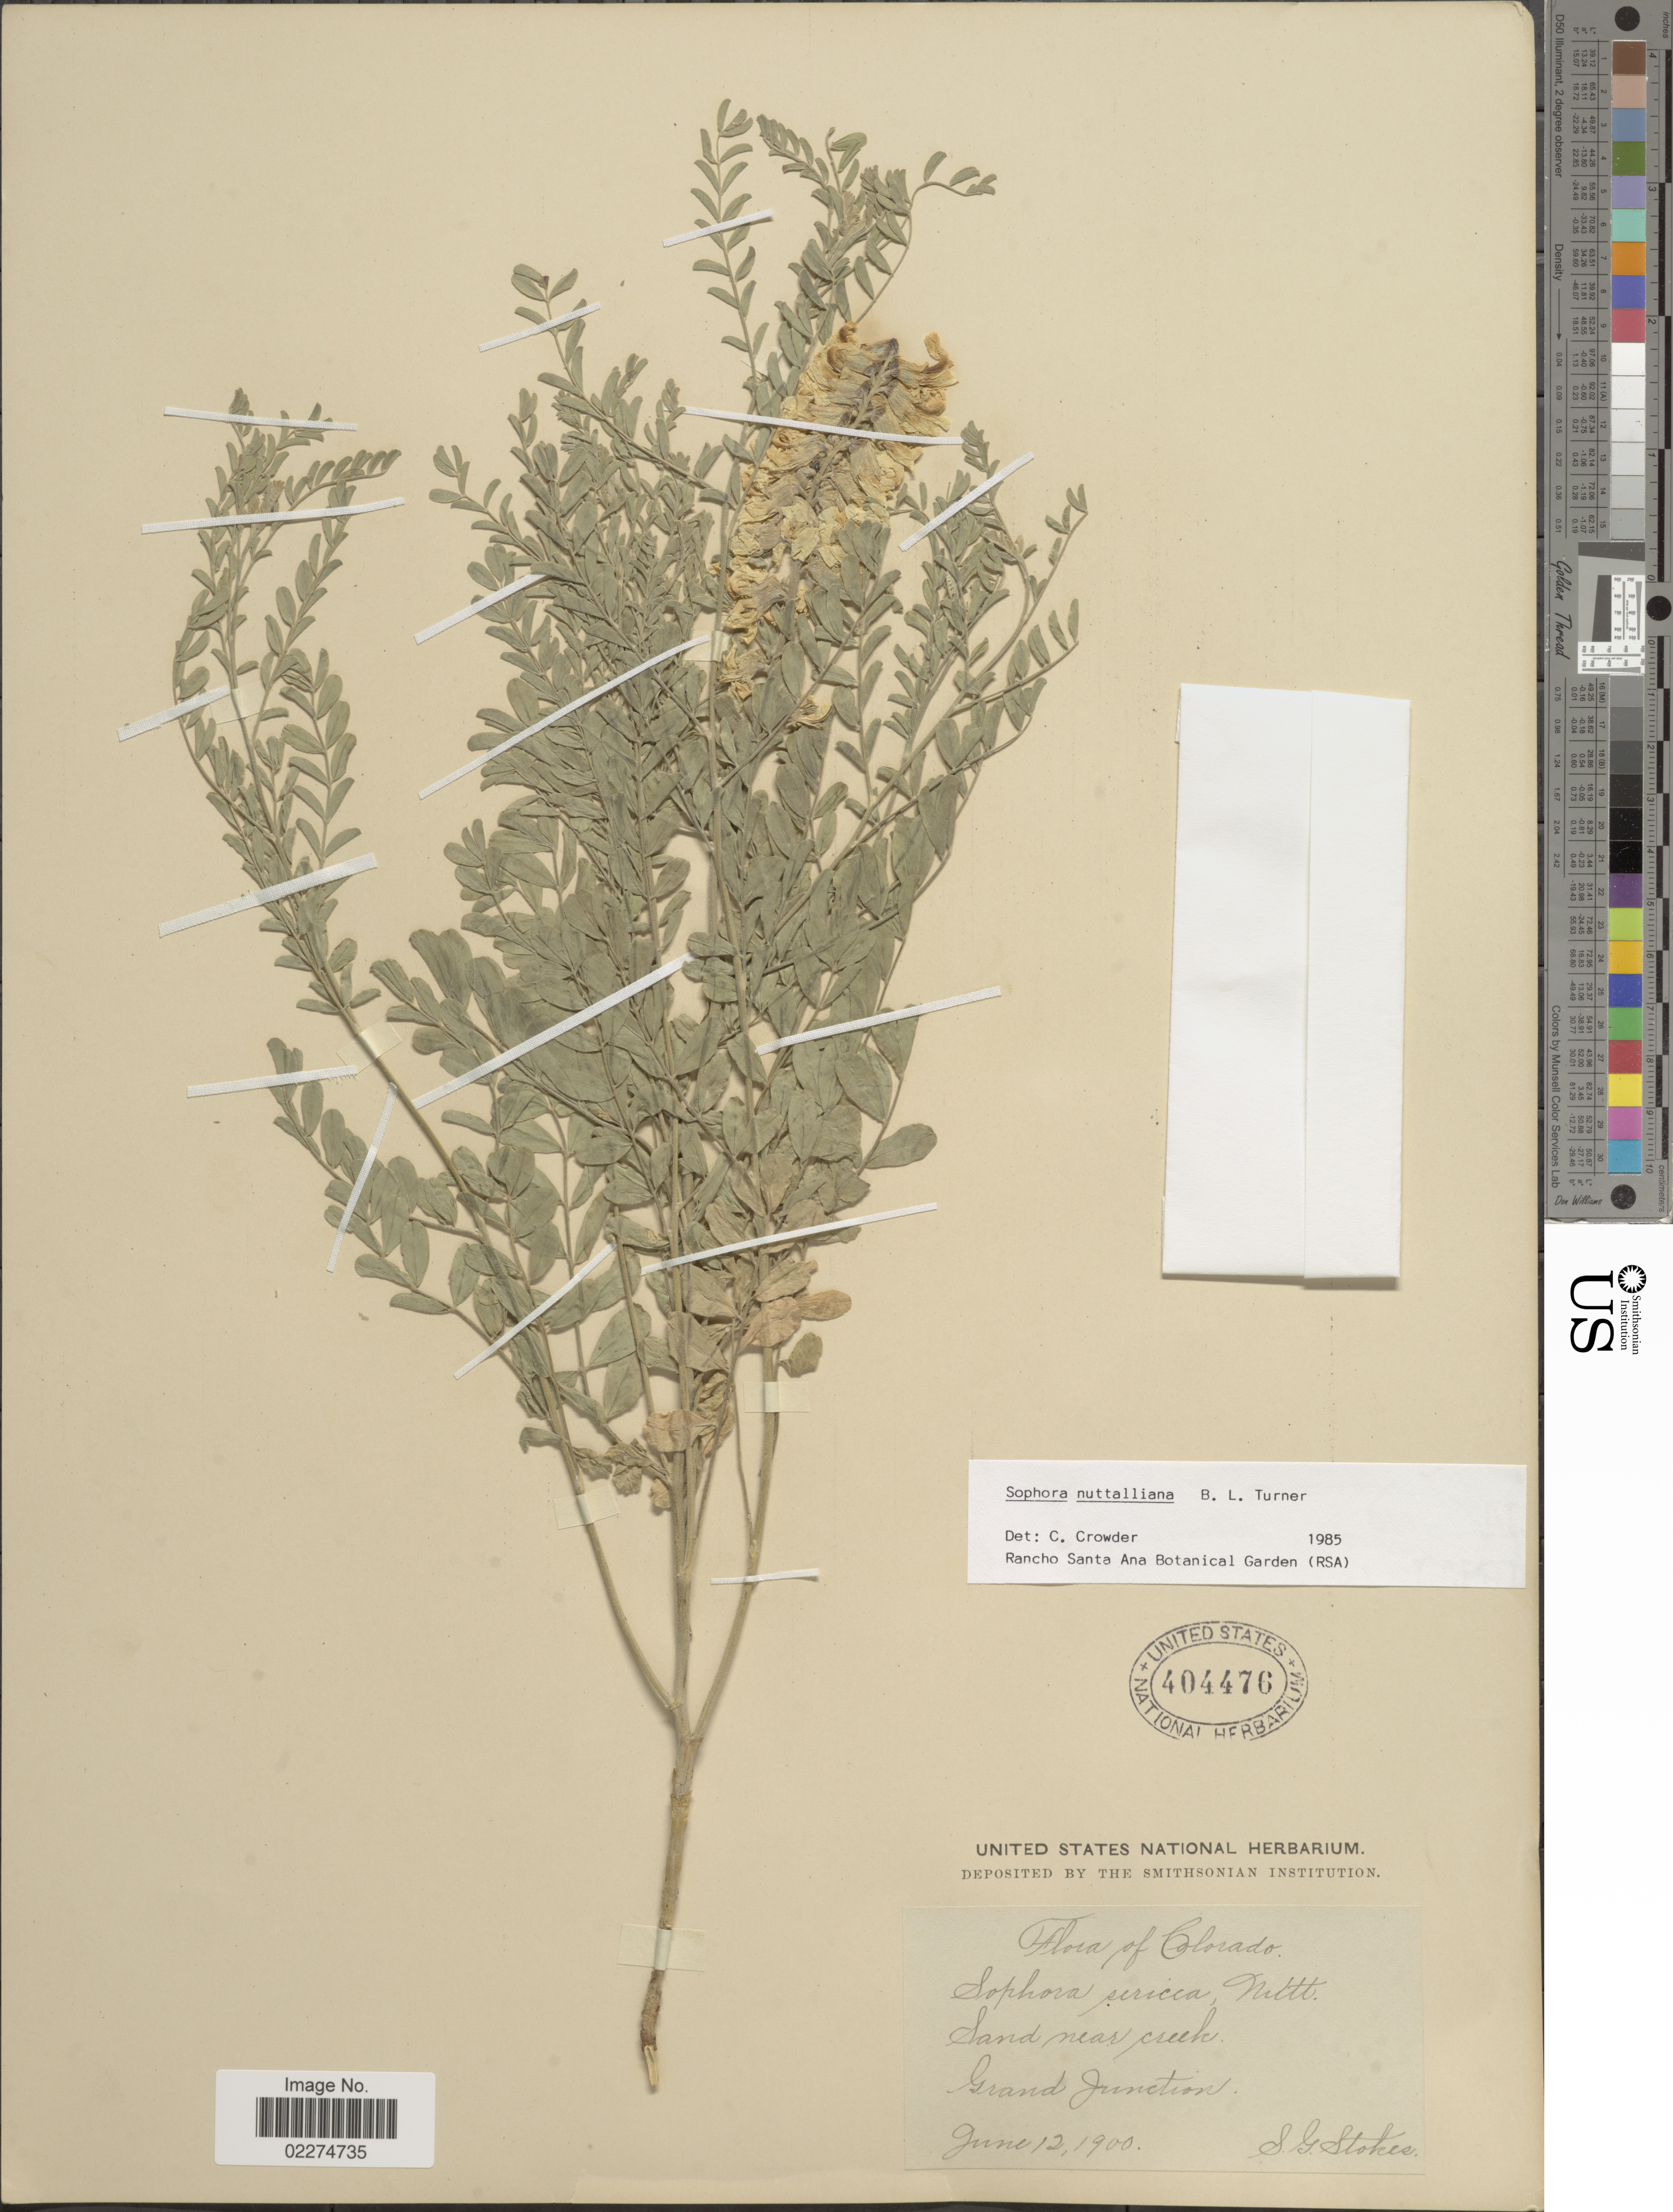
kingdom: Plantae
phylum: Tracheophyta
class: Magnoliopsida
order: Fabales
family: Fabaceae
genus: Sophora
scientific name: Sophora nuttalliana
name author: B.L. Turner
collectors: S. G. Stokes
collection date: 1900-06-12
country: United States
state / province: Colorado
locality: Grand Junction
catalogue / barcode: US 404476